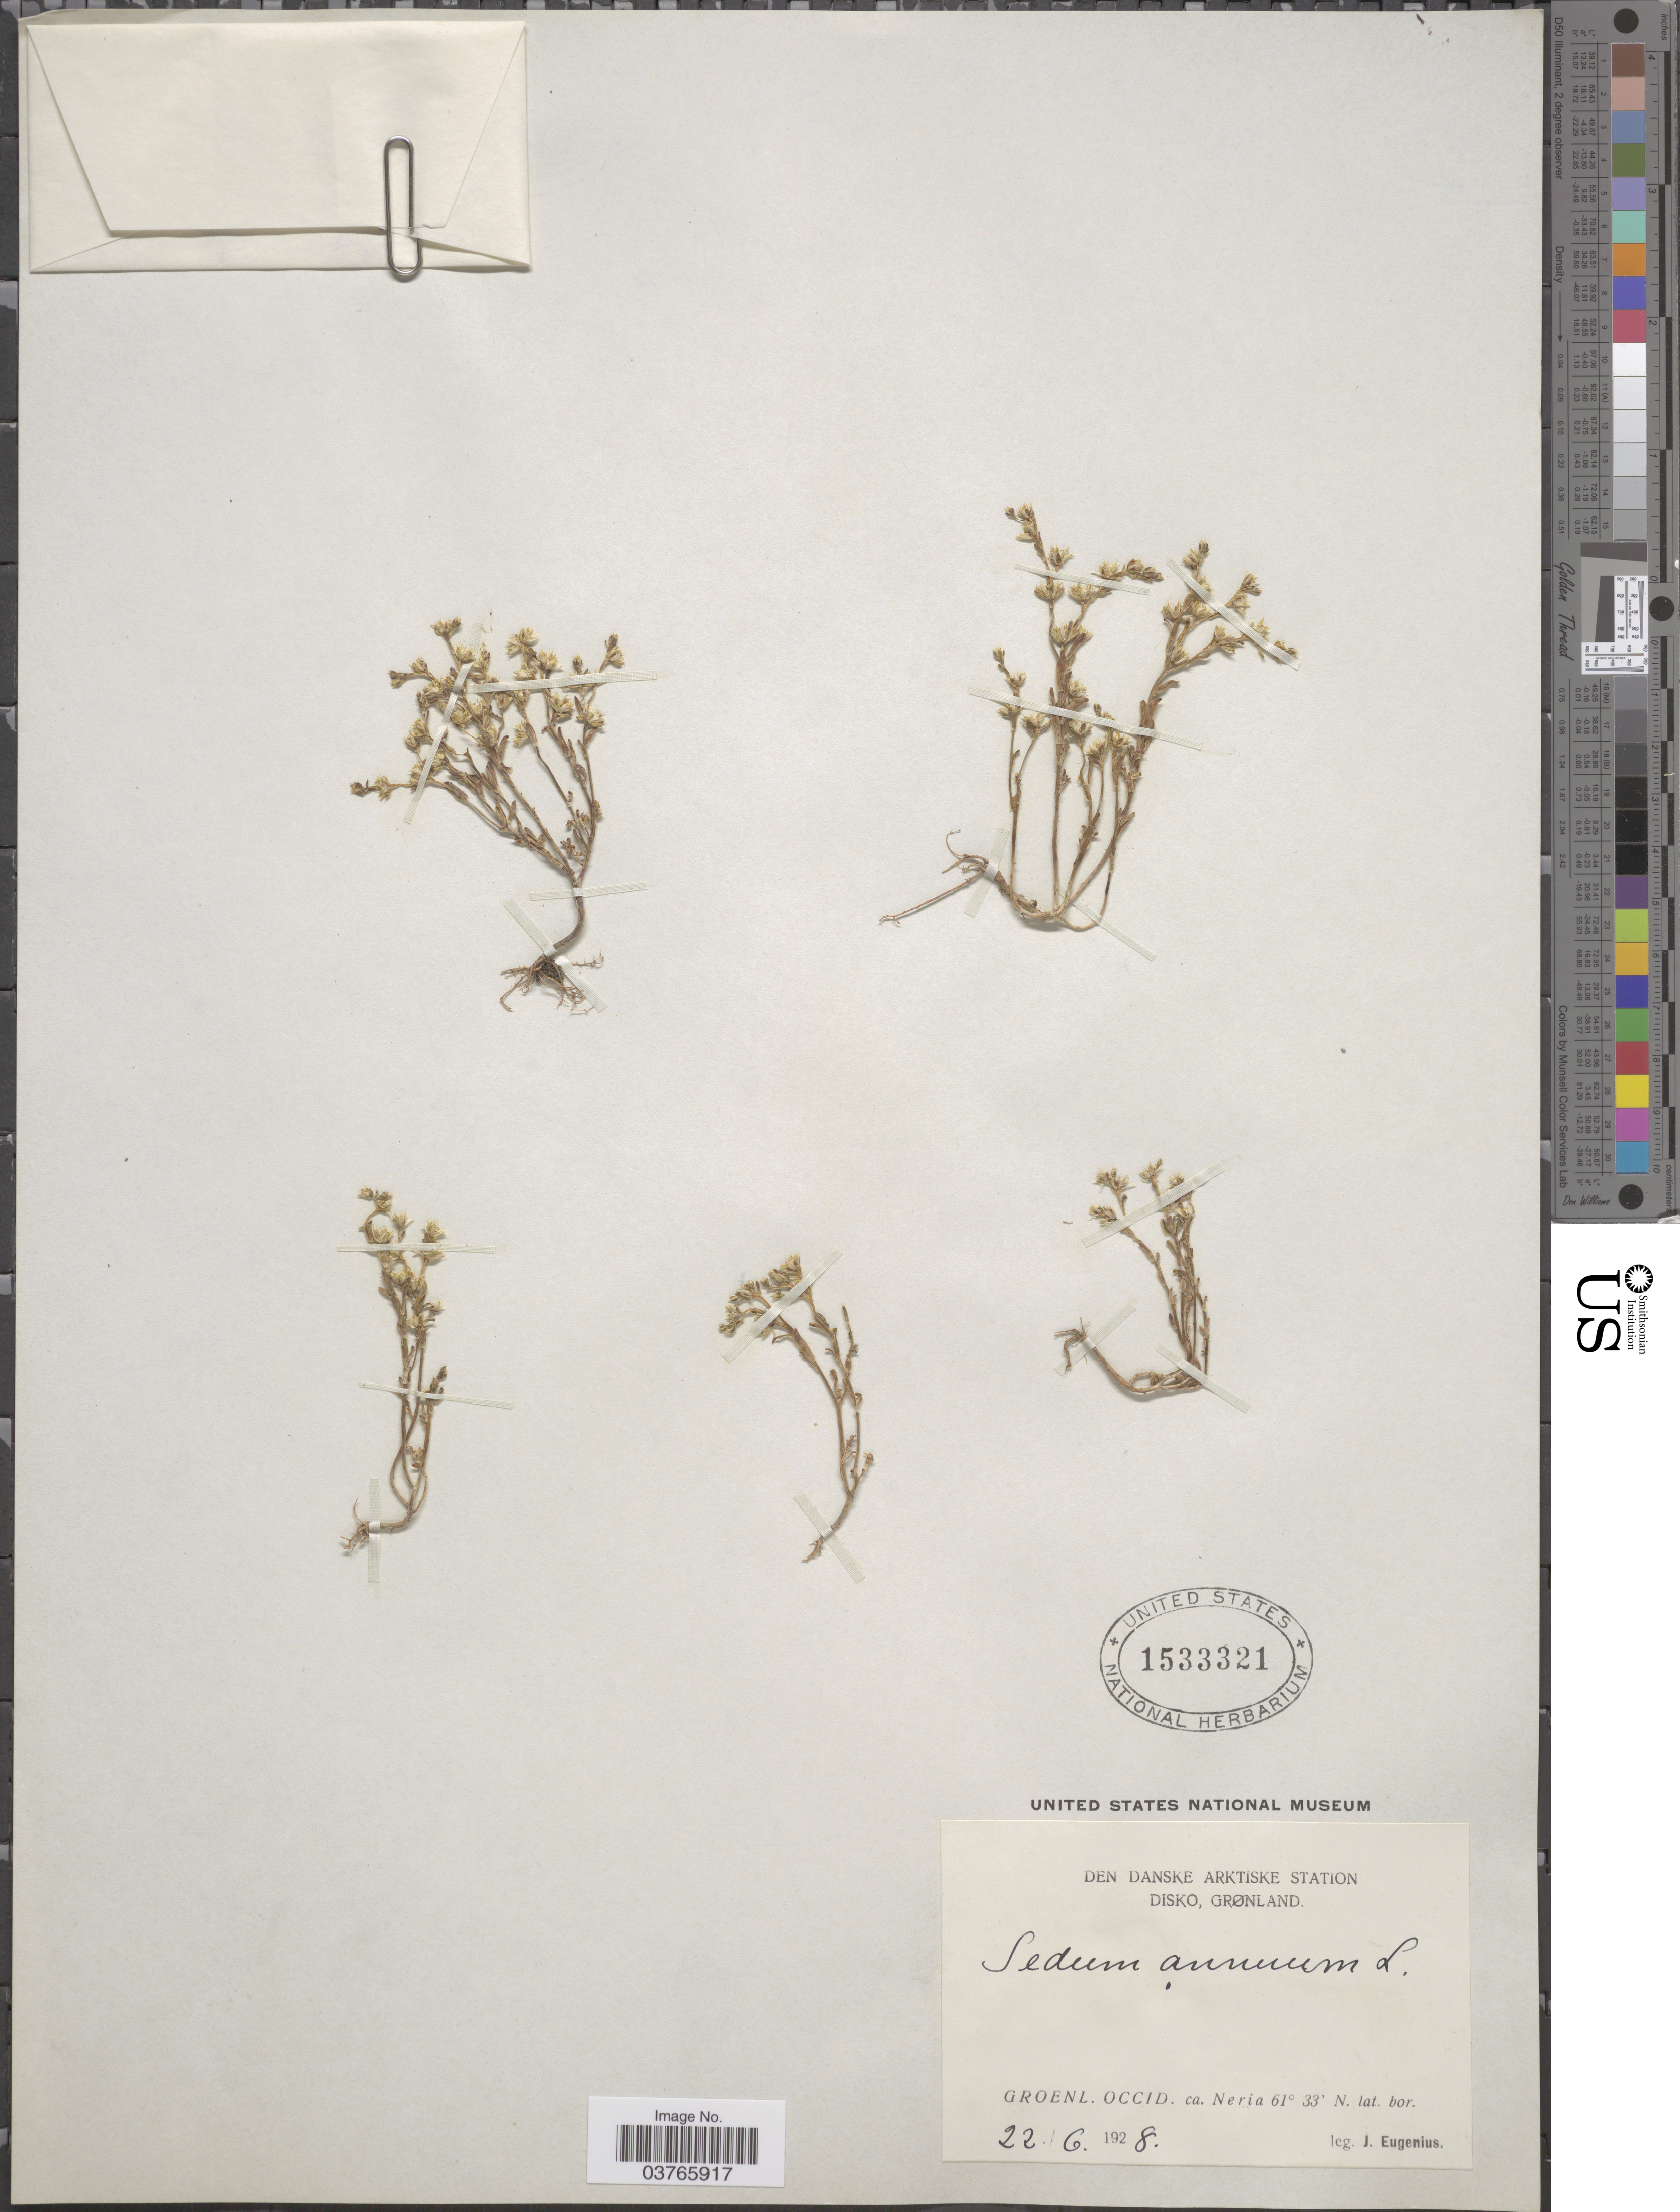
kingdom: Plantae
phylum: Tracheophyta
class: Magnoliopsida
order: Saxifragales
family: Crassulaceae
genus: Sedum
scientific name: Sedum annuum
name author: L.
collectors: J. Eugenius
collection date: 1928-06-22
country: Greenland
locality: Den Danske Arktiske Station Disko, Grønland. Groenl. Occid. ca. Neria.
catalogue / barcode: US 1533321